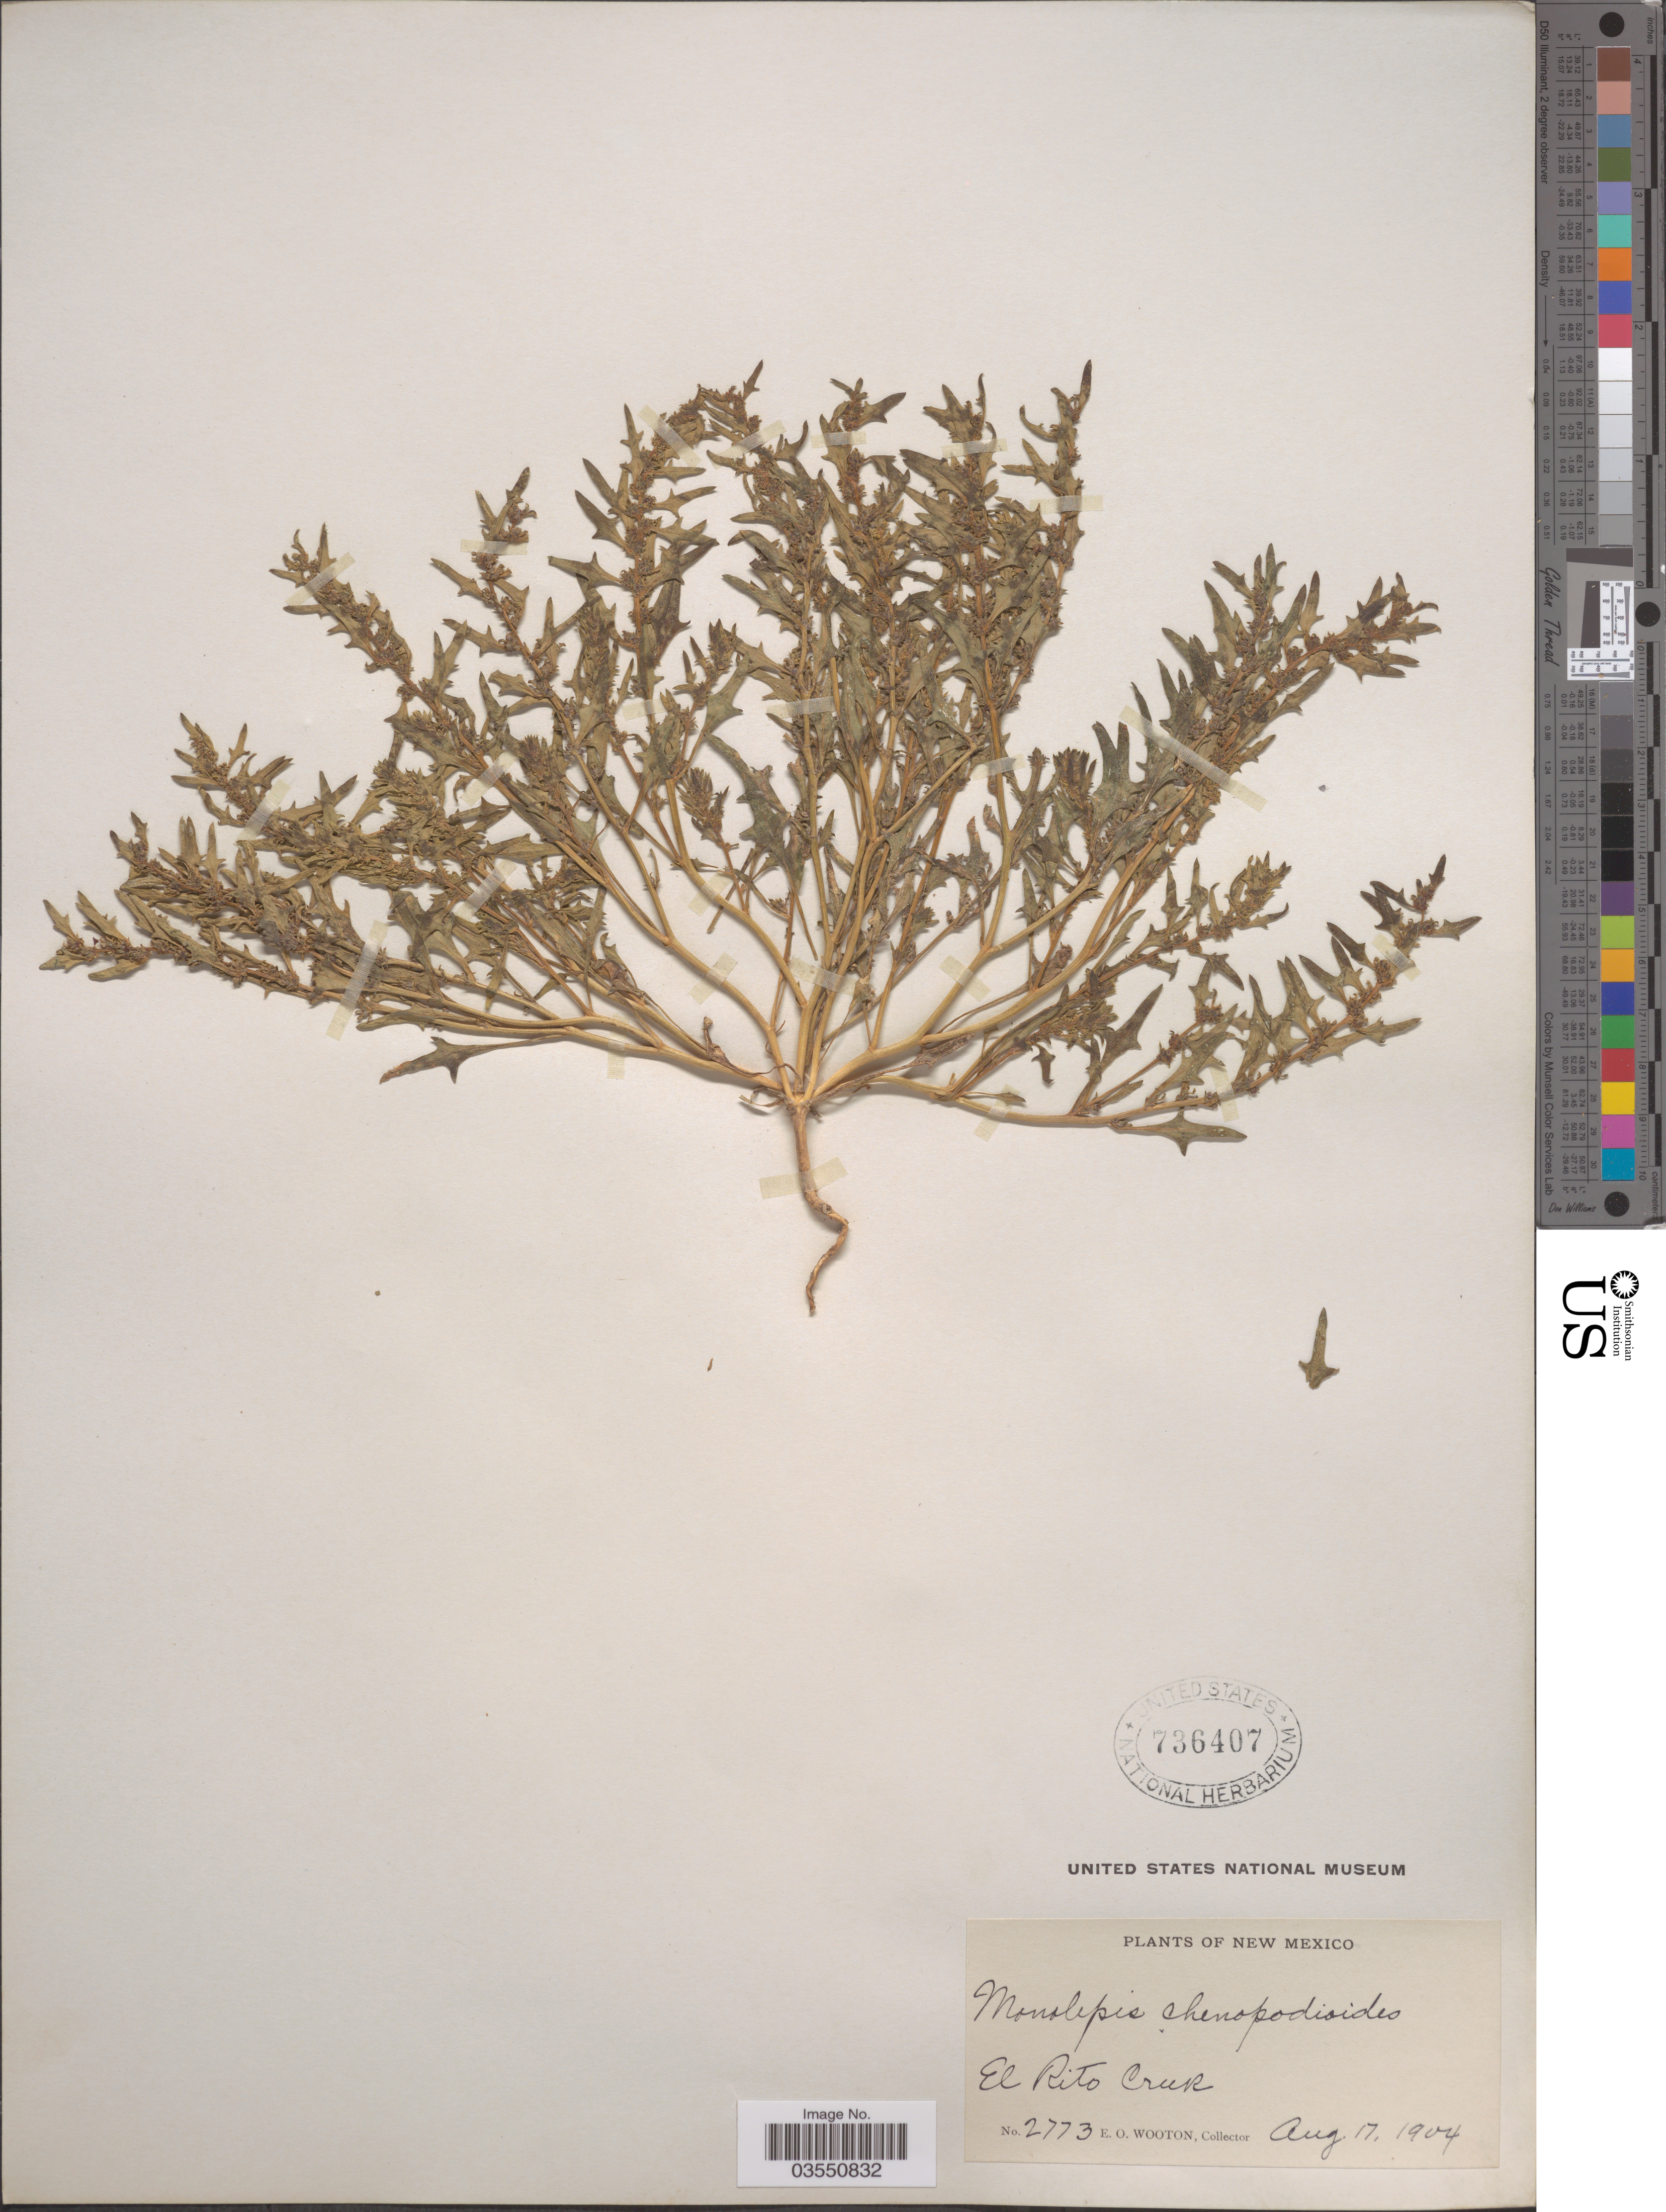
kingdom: Plantae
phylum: Tracheophyta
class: Magnoliopsida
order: Caryophyllales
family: Amaranthaceae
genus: Blitum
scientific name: Blitum nuttallianum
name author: Schult.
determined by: U.S. National Herbarium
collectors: E. O. Wooton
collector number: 2773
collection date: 1904-08-17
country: United States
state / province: New Mexico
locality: El Rito Creek.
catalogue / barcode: US 736407